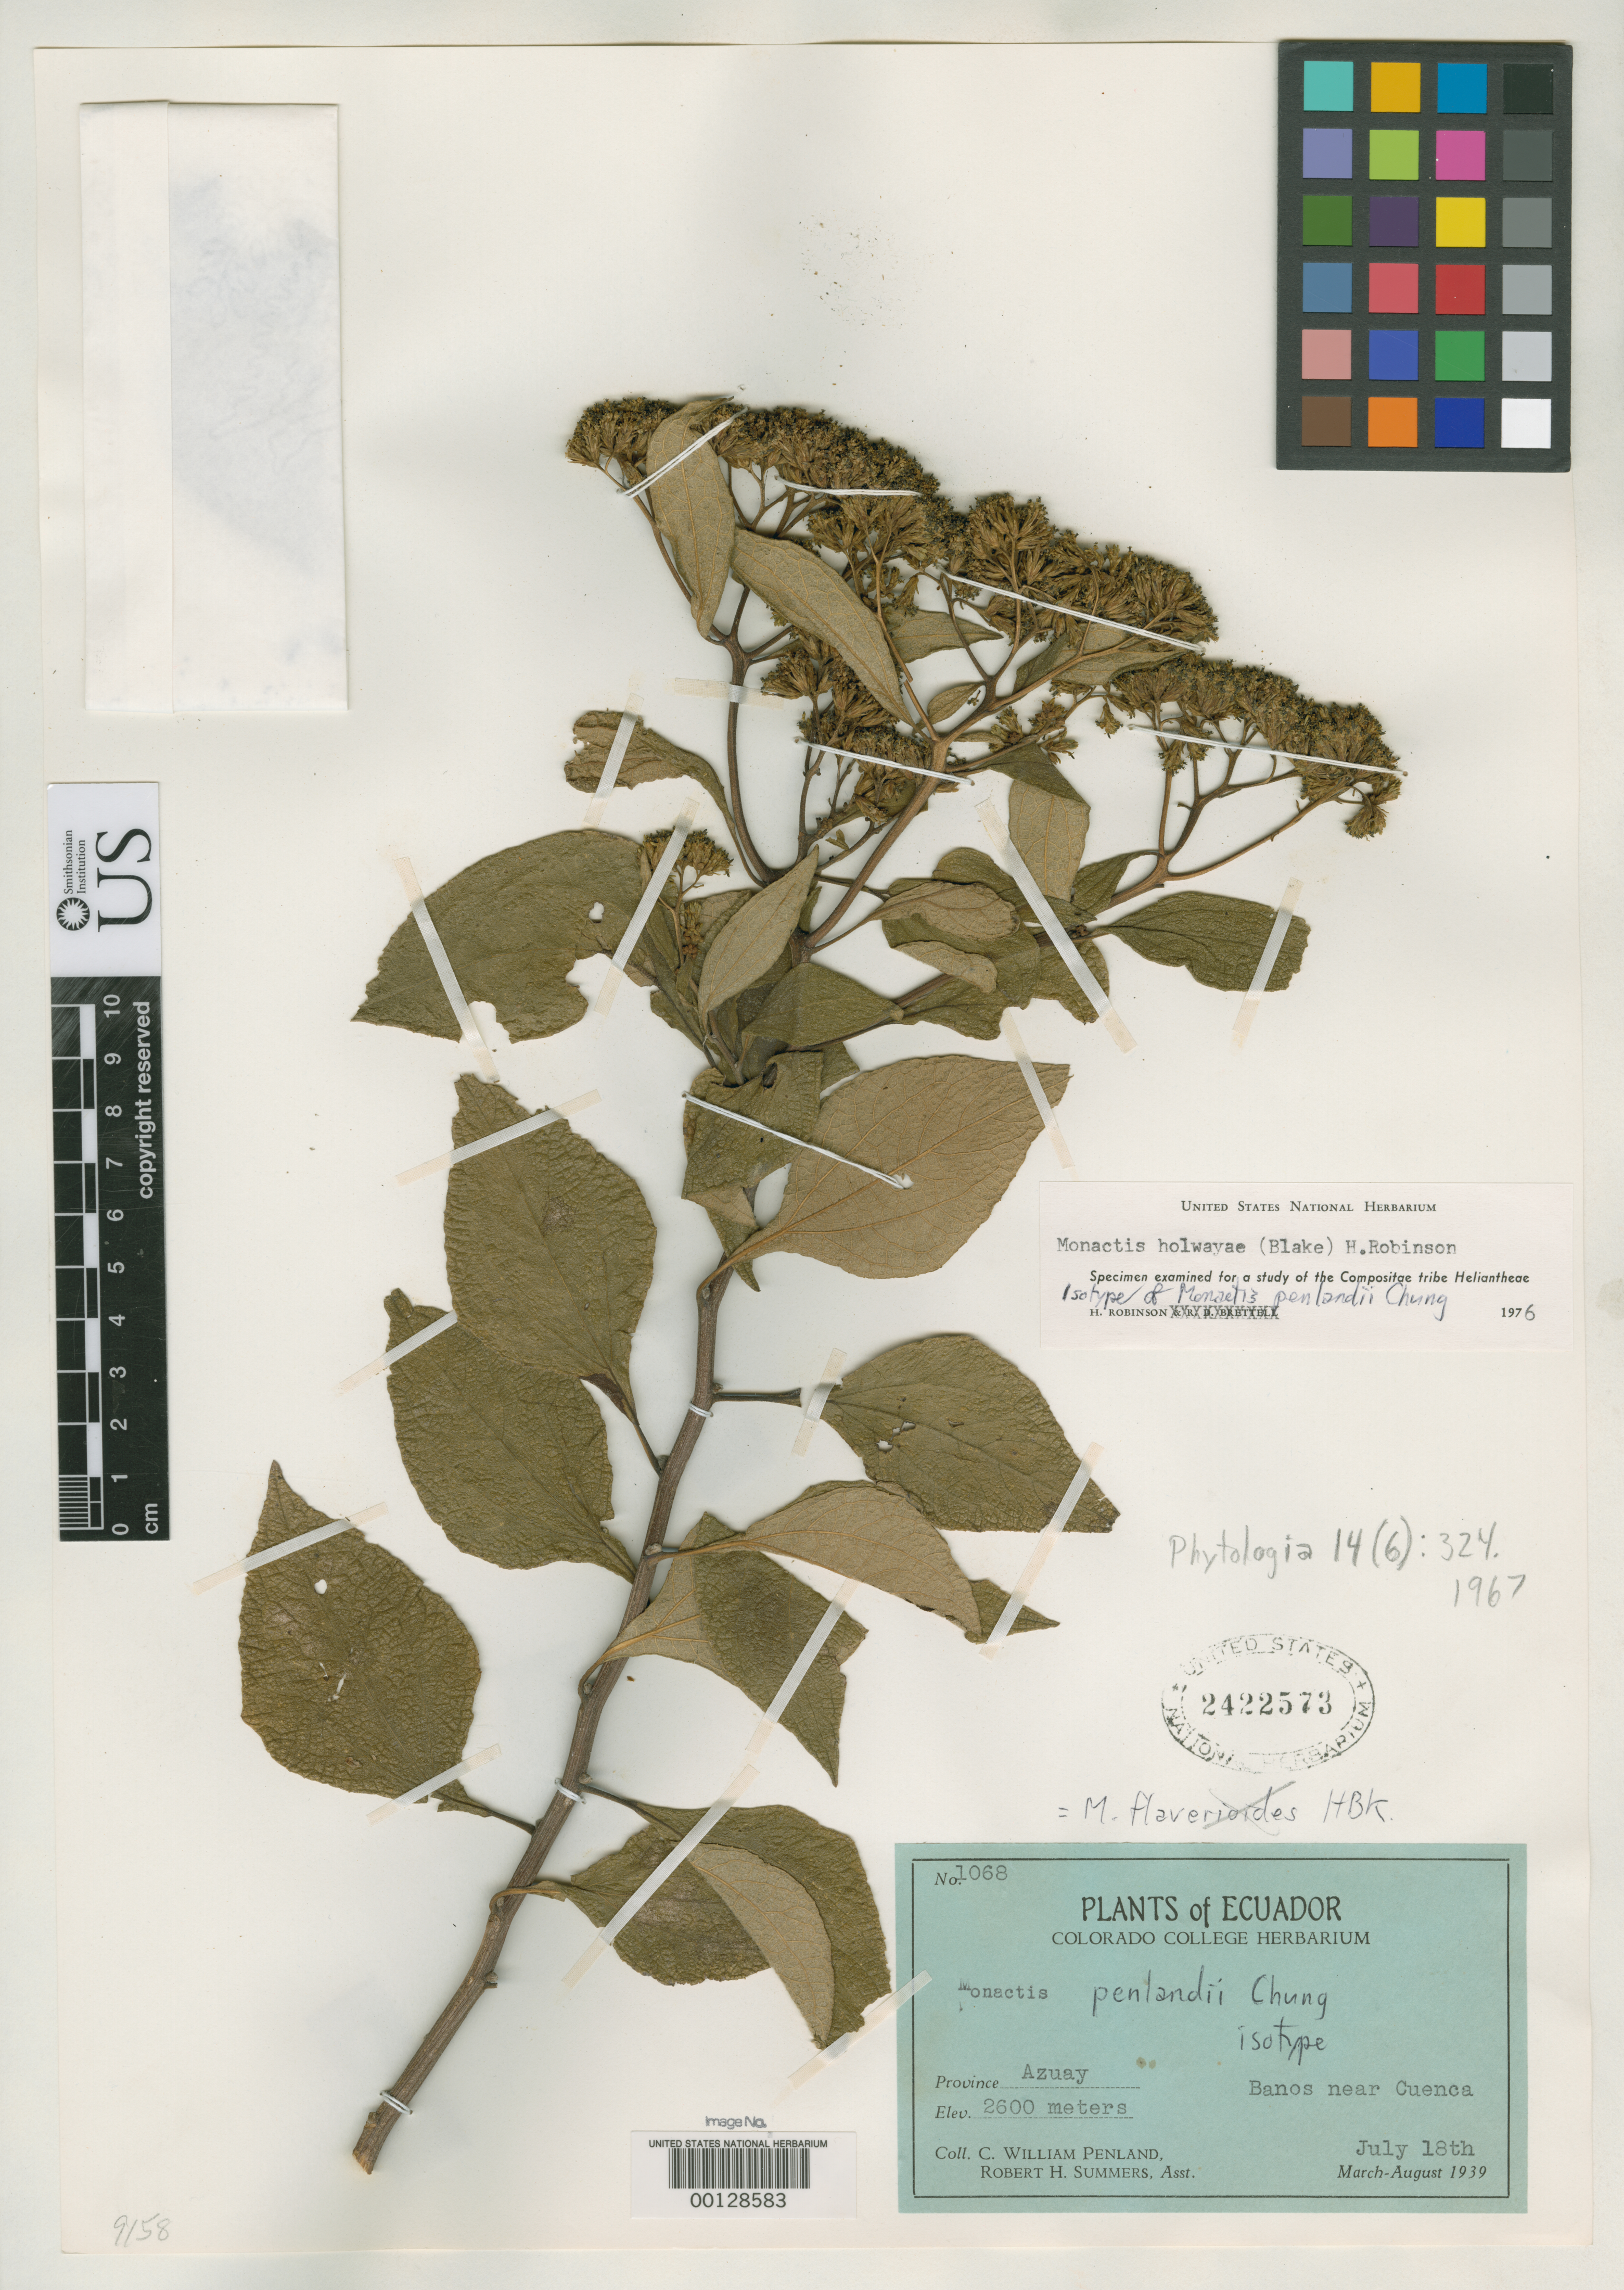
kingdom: Plantae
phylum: Tracheophyta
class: Magnoliopsida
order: Asterales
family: Asteraceae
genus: Monactis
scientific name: Monactis penlandii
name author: I.C. Chung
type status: Isotype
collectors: C. W. Penland & R. Summers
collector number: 1068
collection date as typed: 18 Jul 1939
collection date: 1939-07-18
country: Ecuador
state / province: Azuay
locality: Banos near Cuenca.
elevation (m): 2600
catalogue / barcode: US 2422573